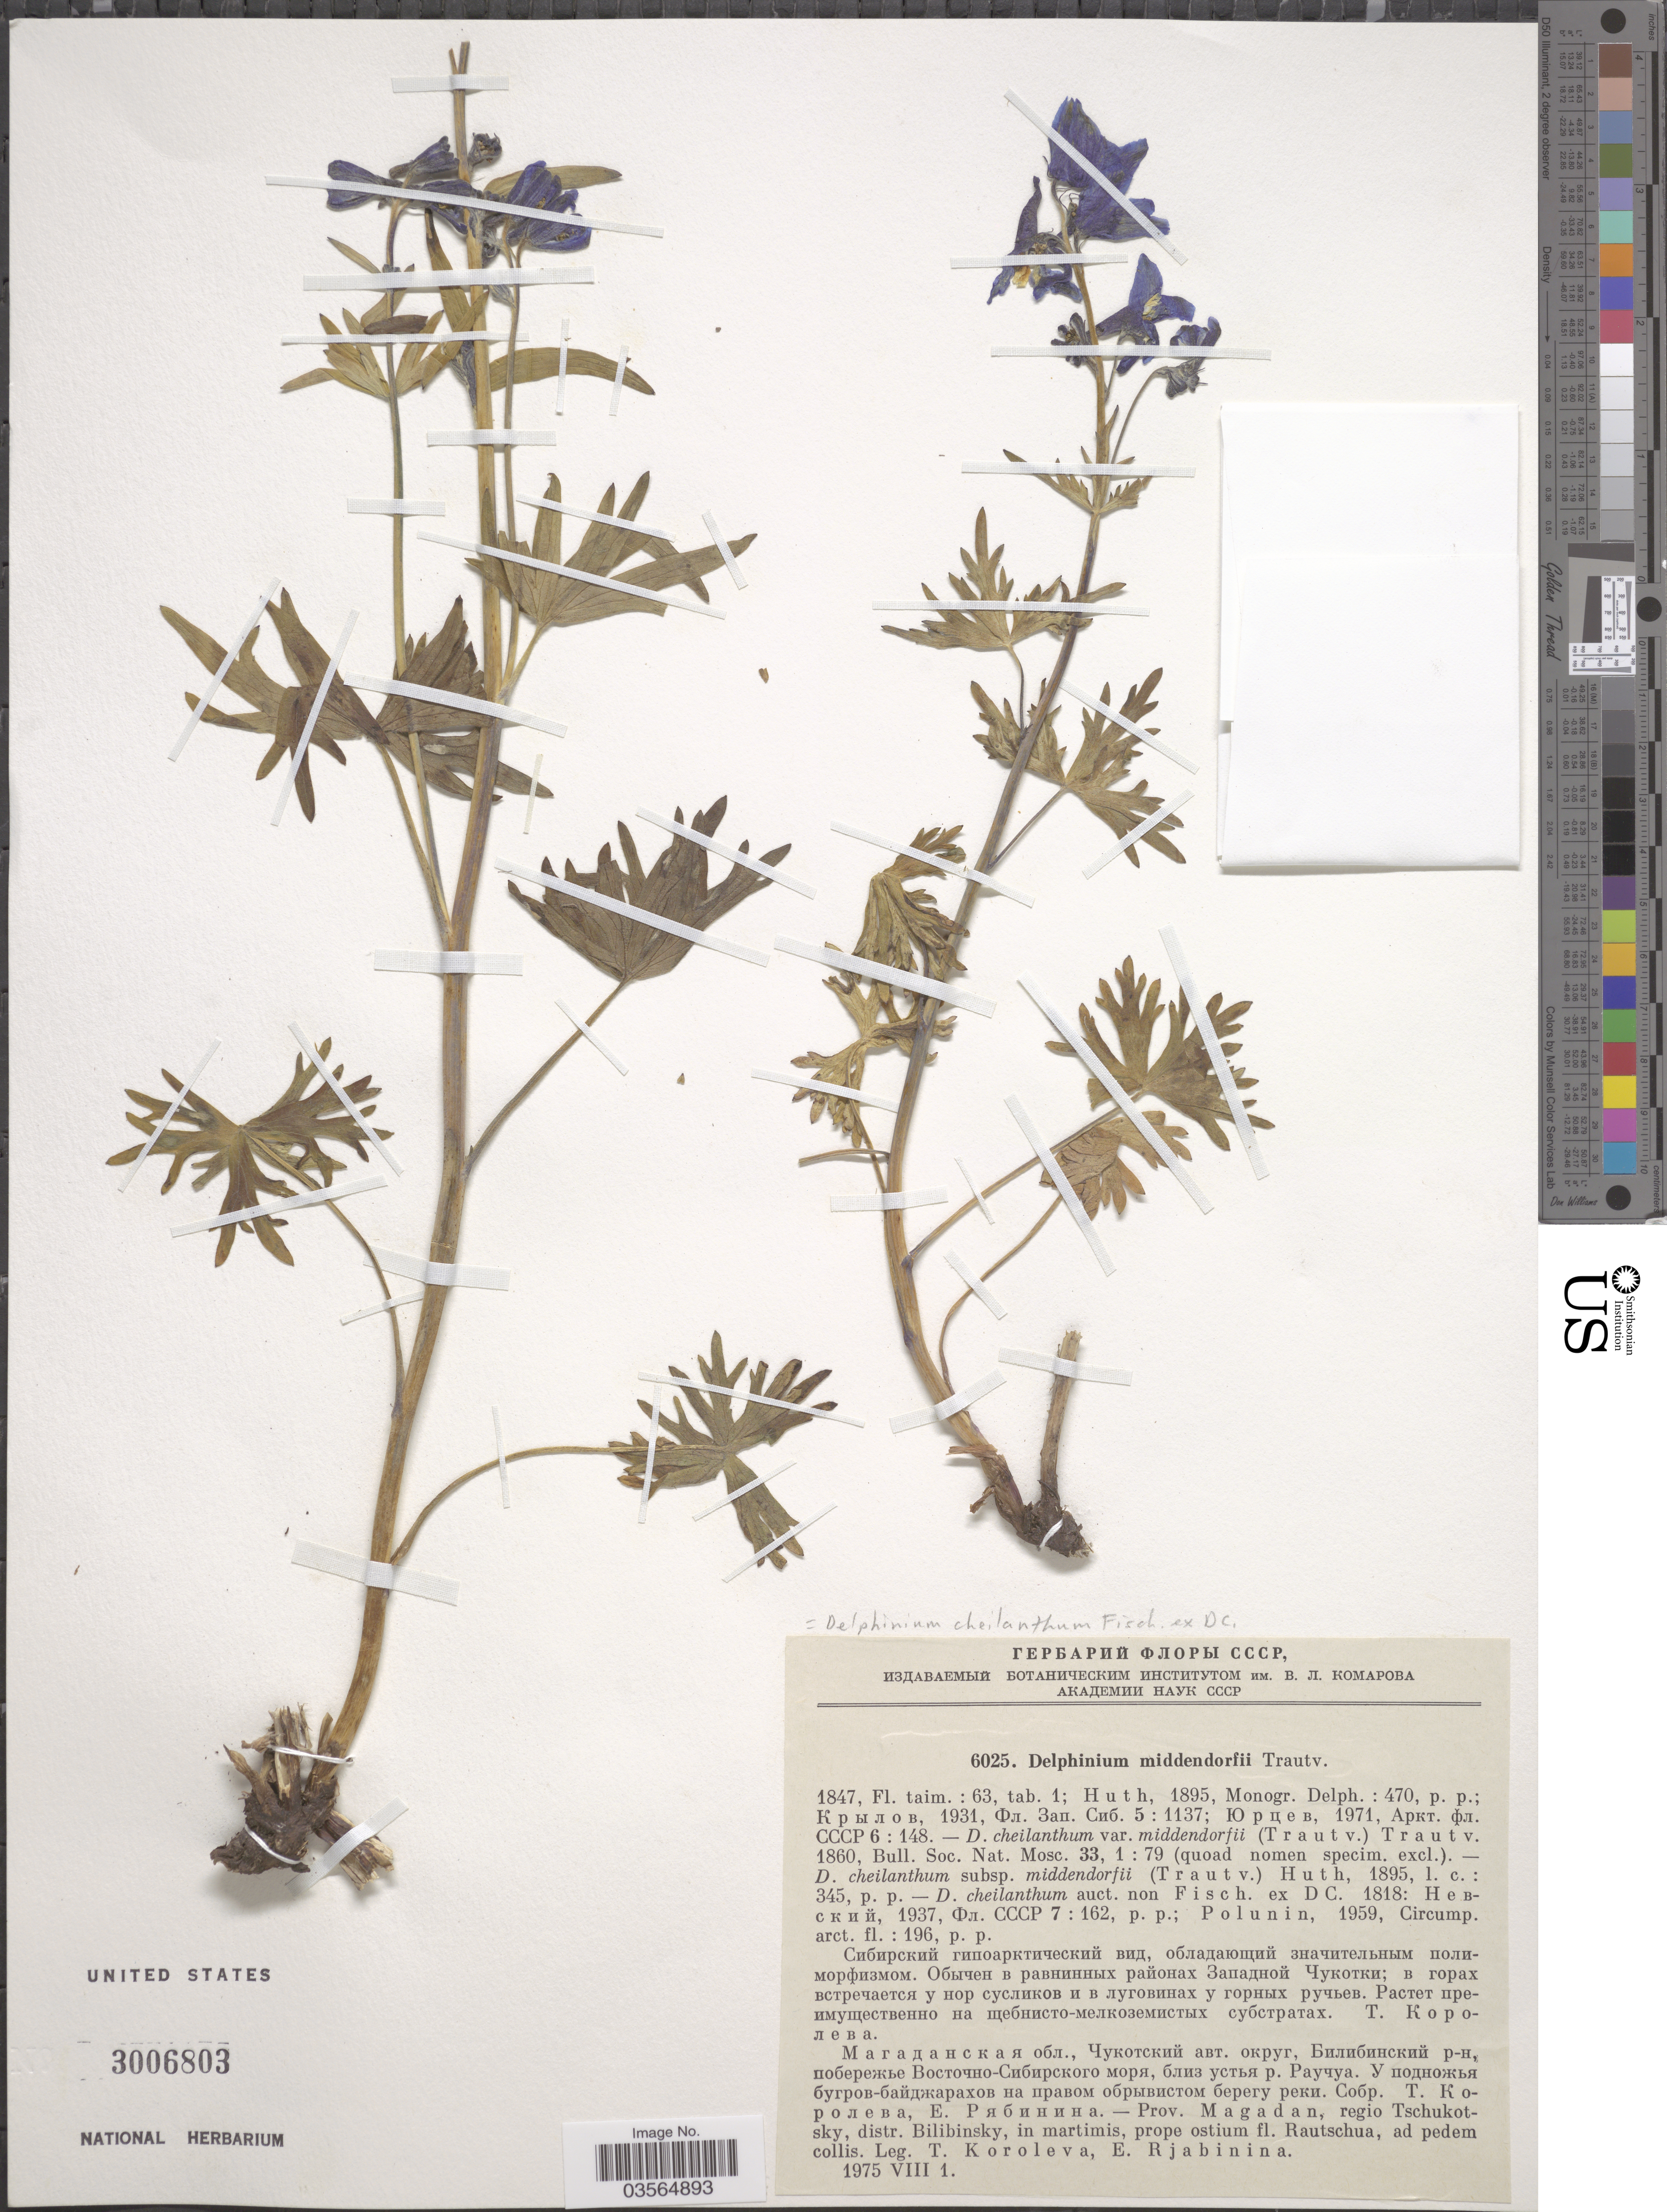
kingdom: Plantae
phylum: Tracheophyta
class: Magnoliopsida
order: Ranunculales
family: Ranunculaceae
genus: Delphinium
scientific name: Delphinium cheilanthum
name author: Fisch. ex DC.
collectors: T. Koroleva & E. Rjabinina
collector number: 6025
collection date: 1975-08-01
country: Russian Federation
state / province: Magadan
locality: Regio Tschukotsky, distr. Bilibinsky, in martimis, prope ostium fl. Rautschua, ad pedem collis.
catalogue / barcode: US 3006803